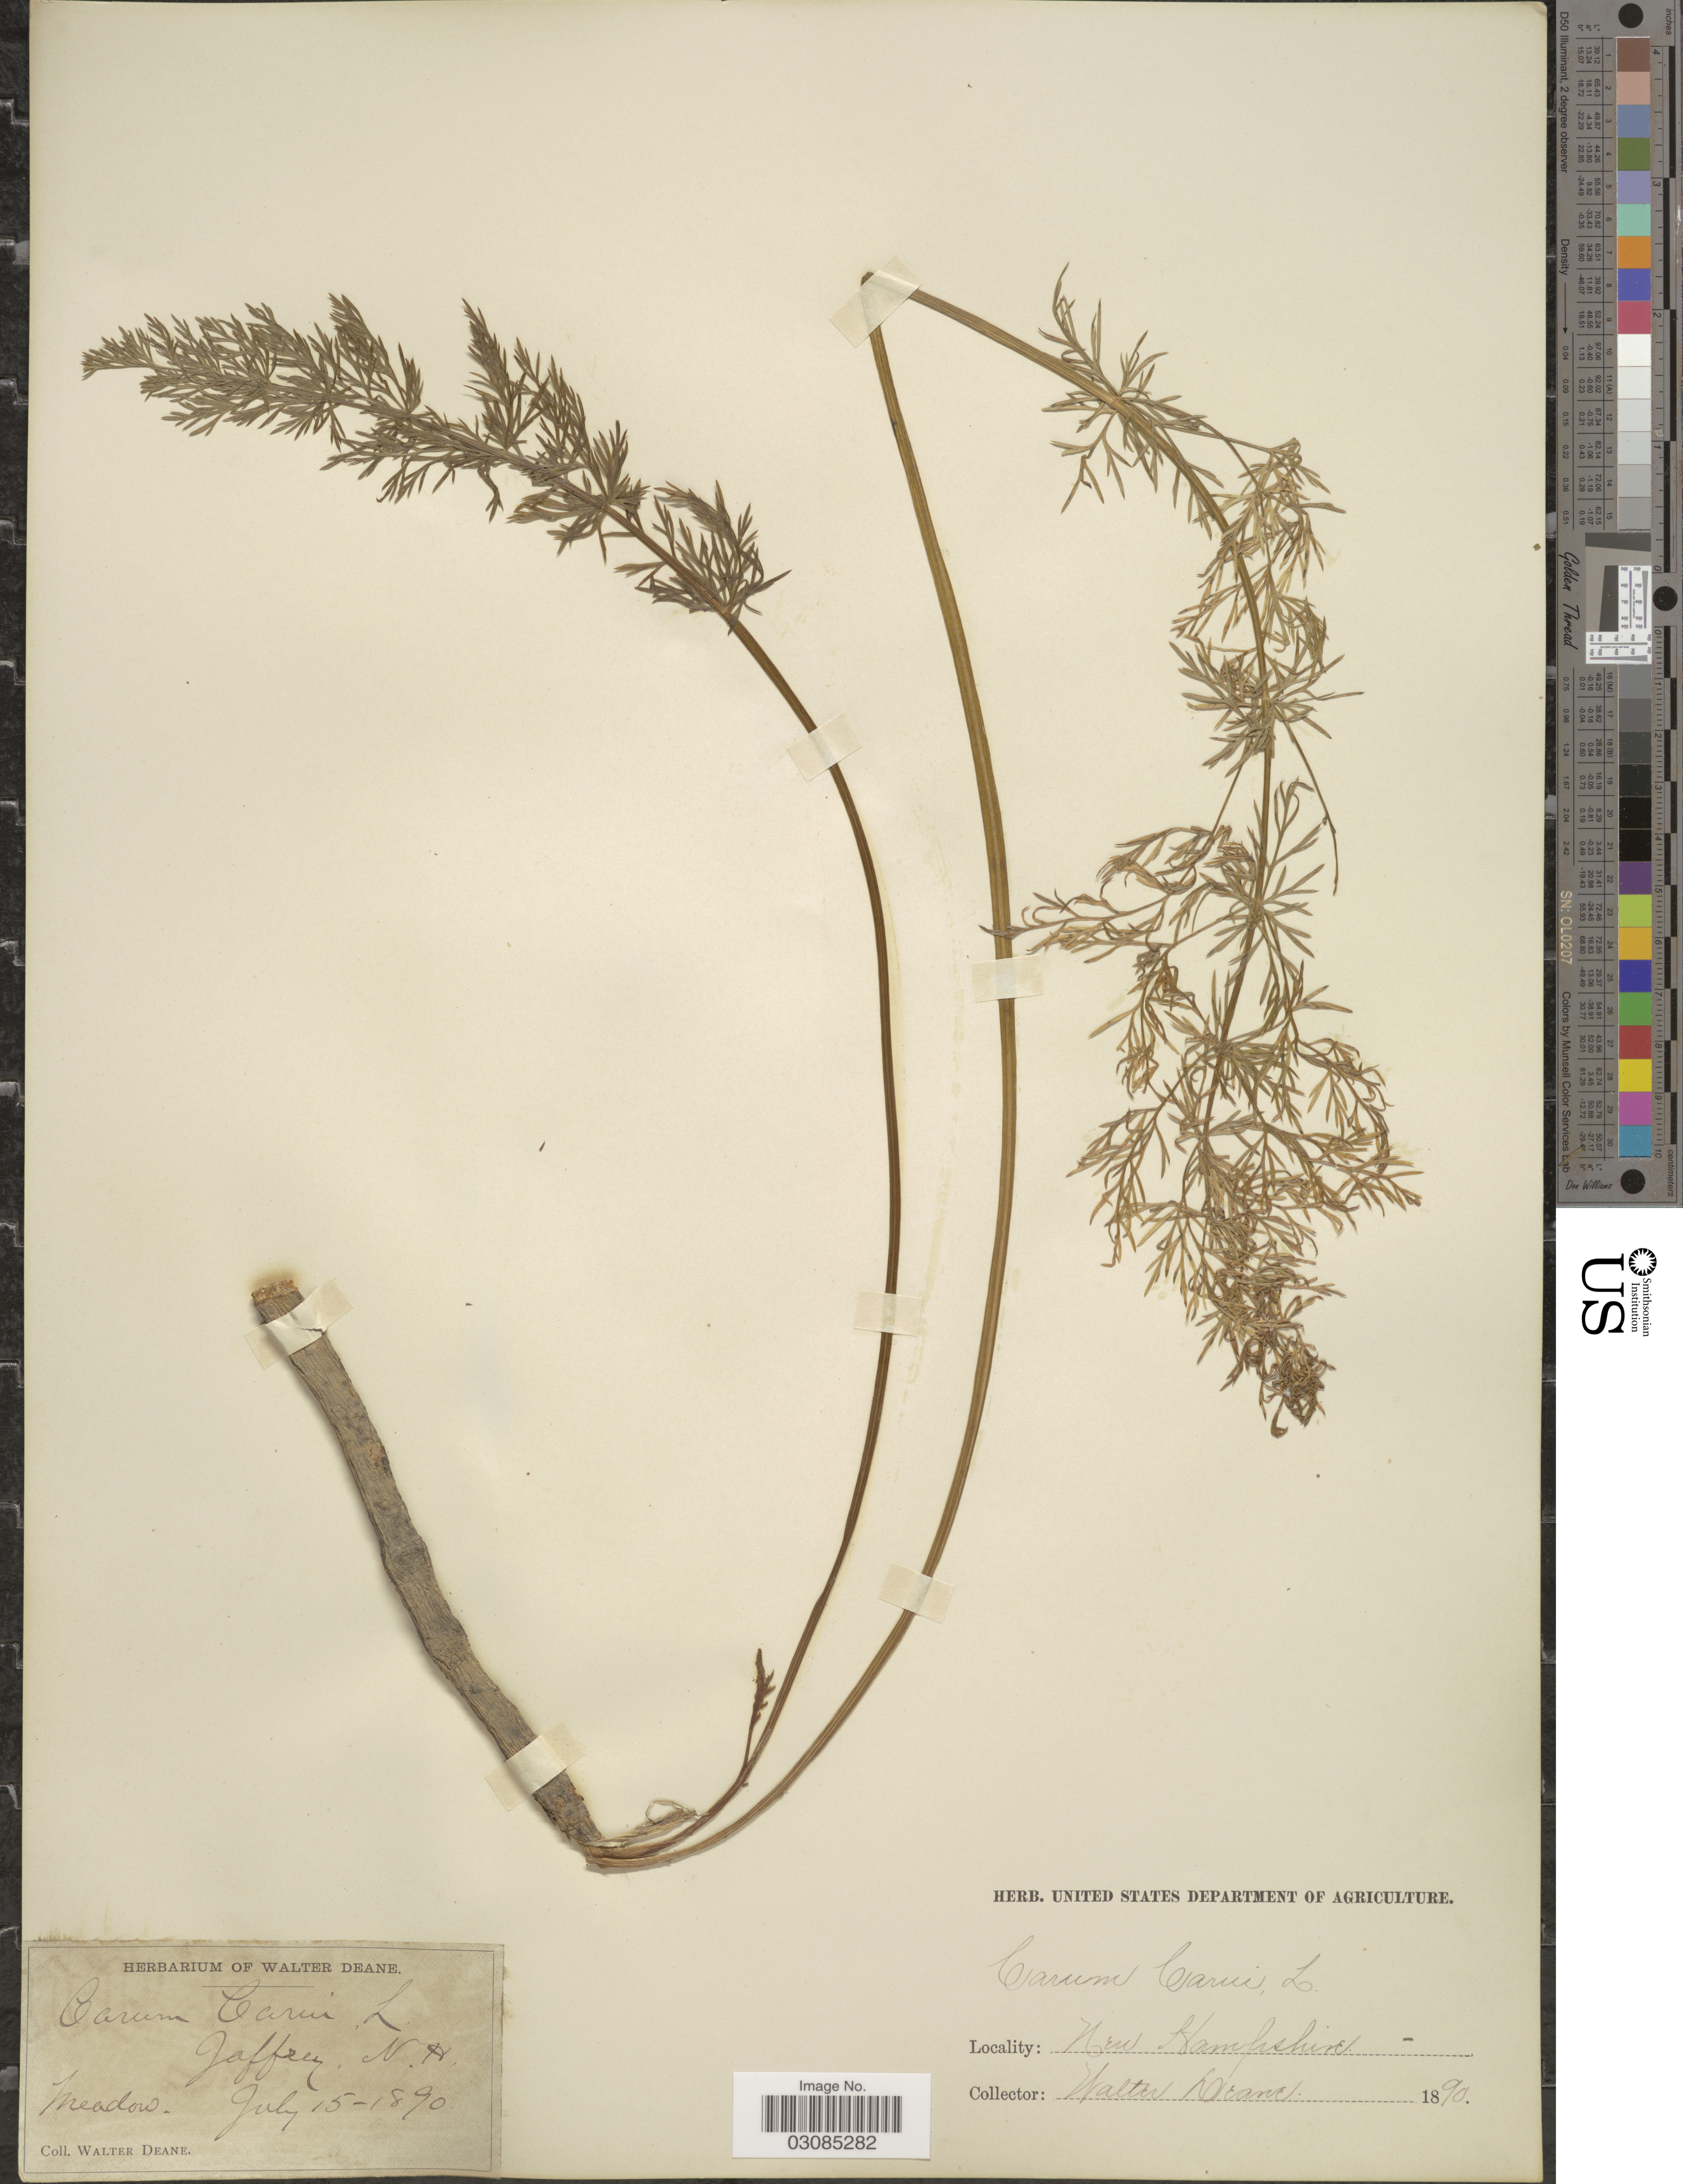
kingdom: Plantae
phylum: Tracheophyta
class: Magnoliopsida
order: Apiales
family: Apiaceae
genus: Carum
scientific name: Carum carvi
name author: L.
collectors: W. Deane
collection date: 1890-07-15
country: United States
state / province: New Hampshire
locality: Jaffrey N.H.